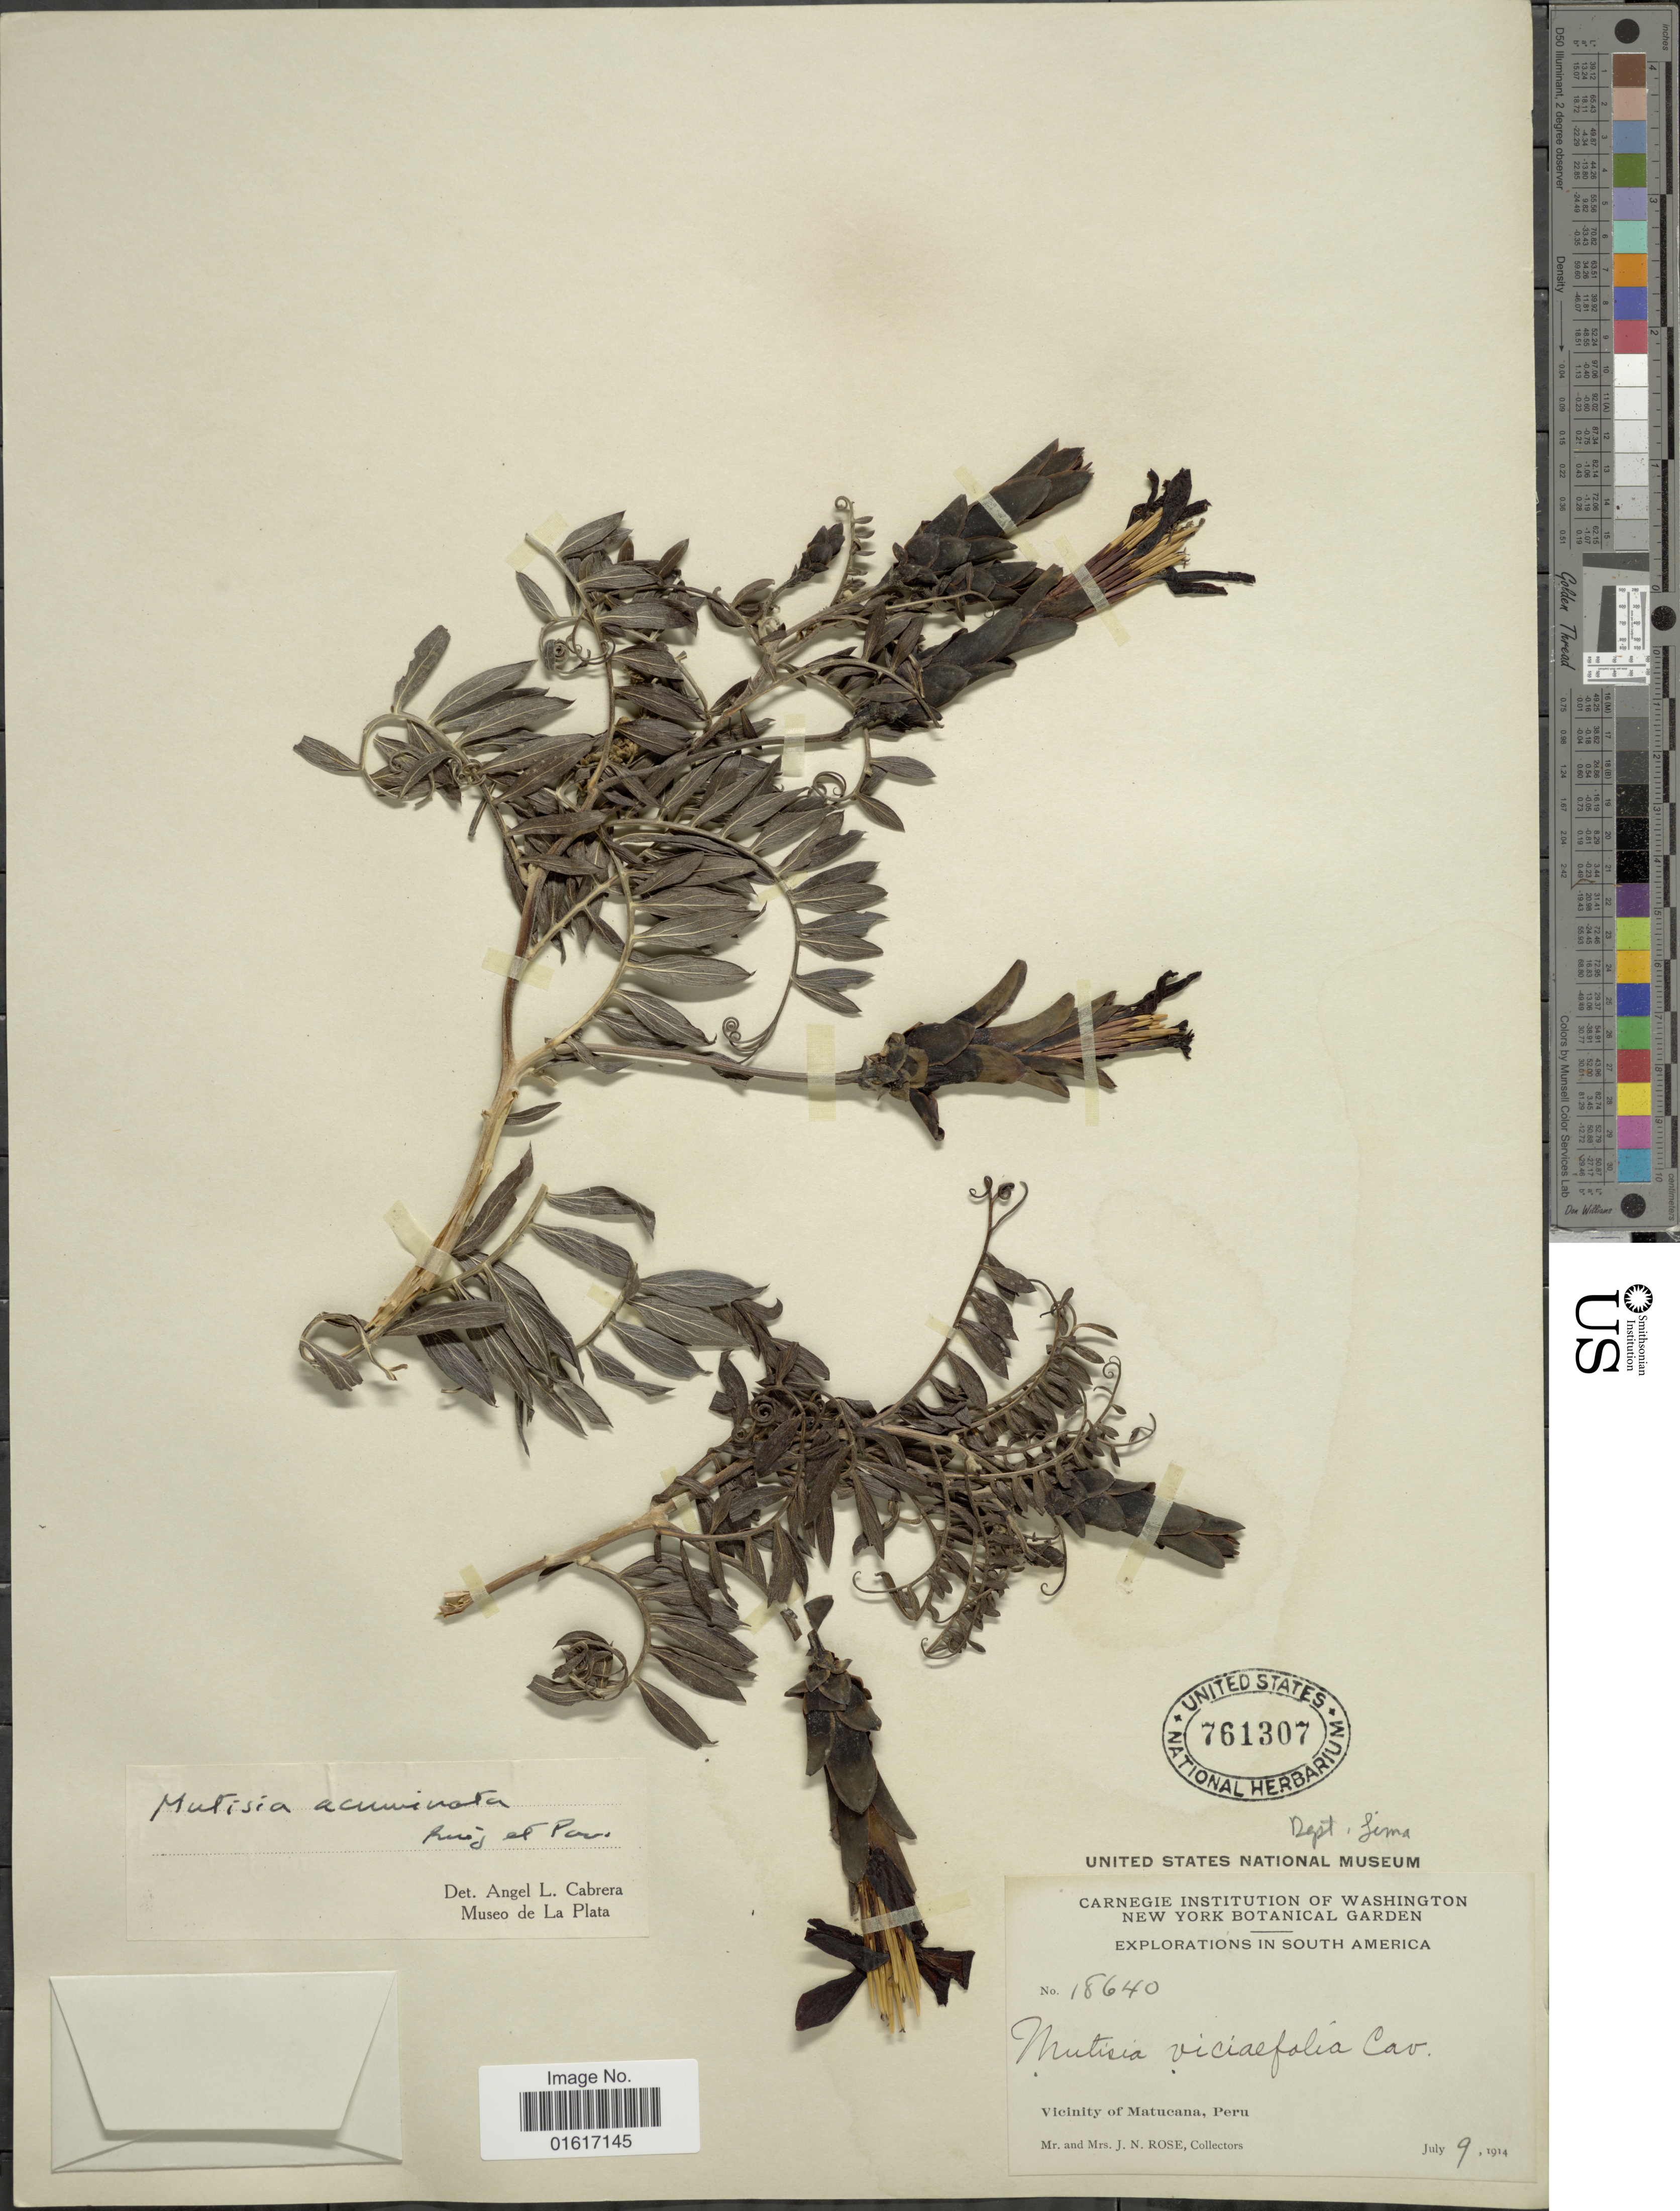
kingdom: Plantae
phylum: Tracheophyta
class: Magnoliopsida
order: Asterales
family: Asteraceae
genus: Mutisia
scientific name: Mutisia acuminata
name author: Ruiz & Pav.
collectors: J. N. Rose & L. B. Rose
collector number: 18640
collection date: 1914-07-09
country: Peru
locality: Vicinity of Matucana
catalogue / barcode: US 761307